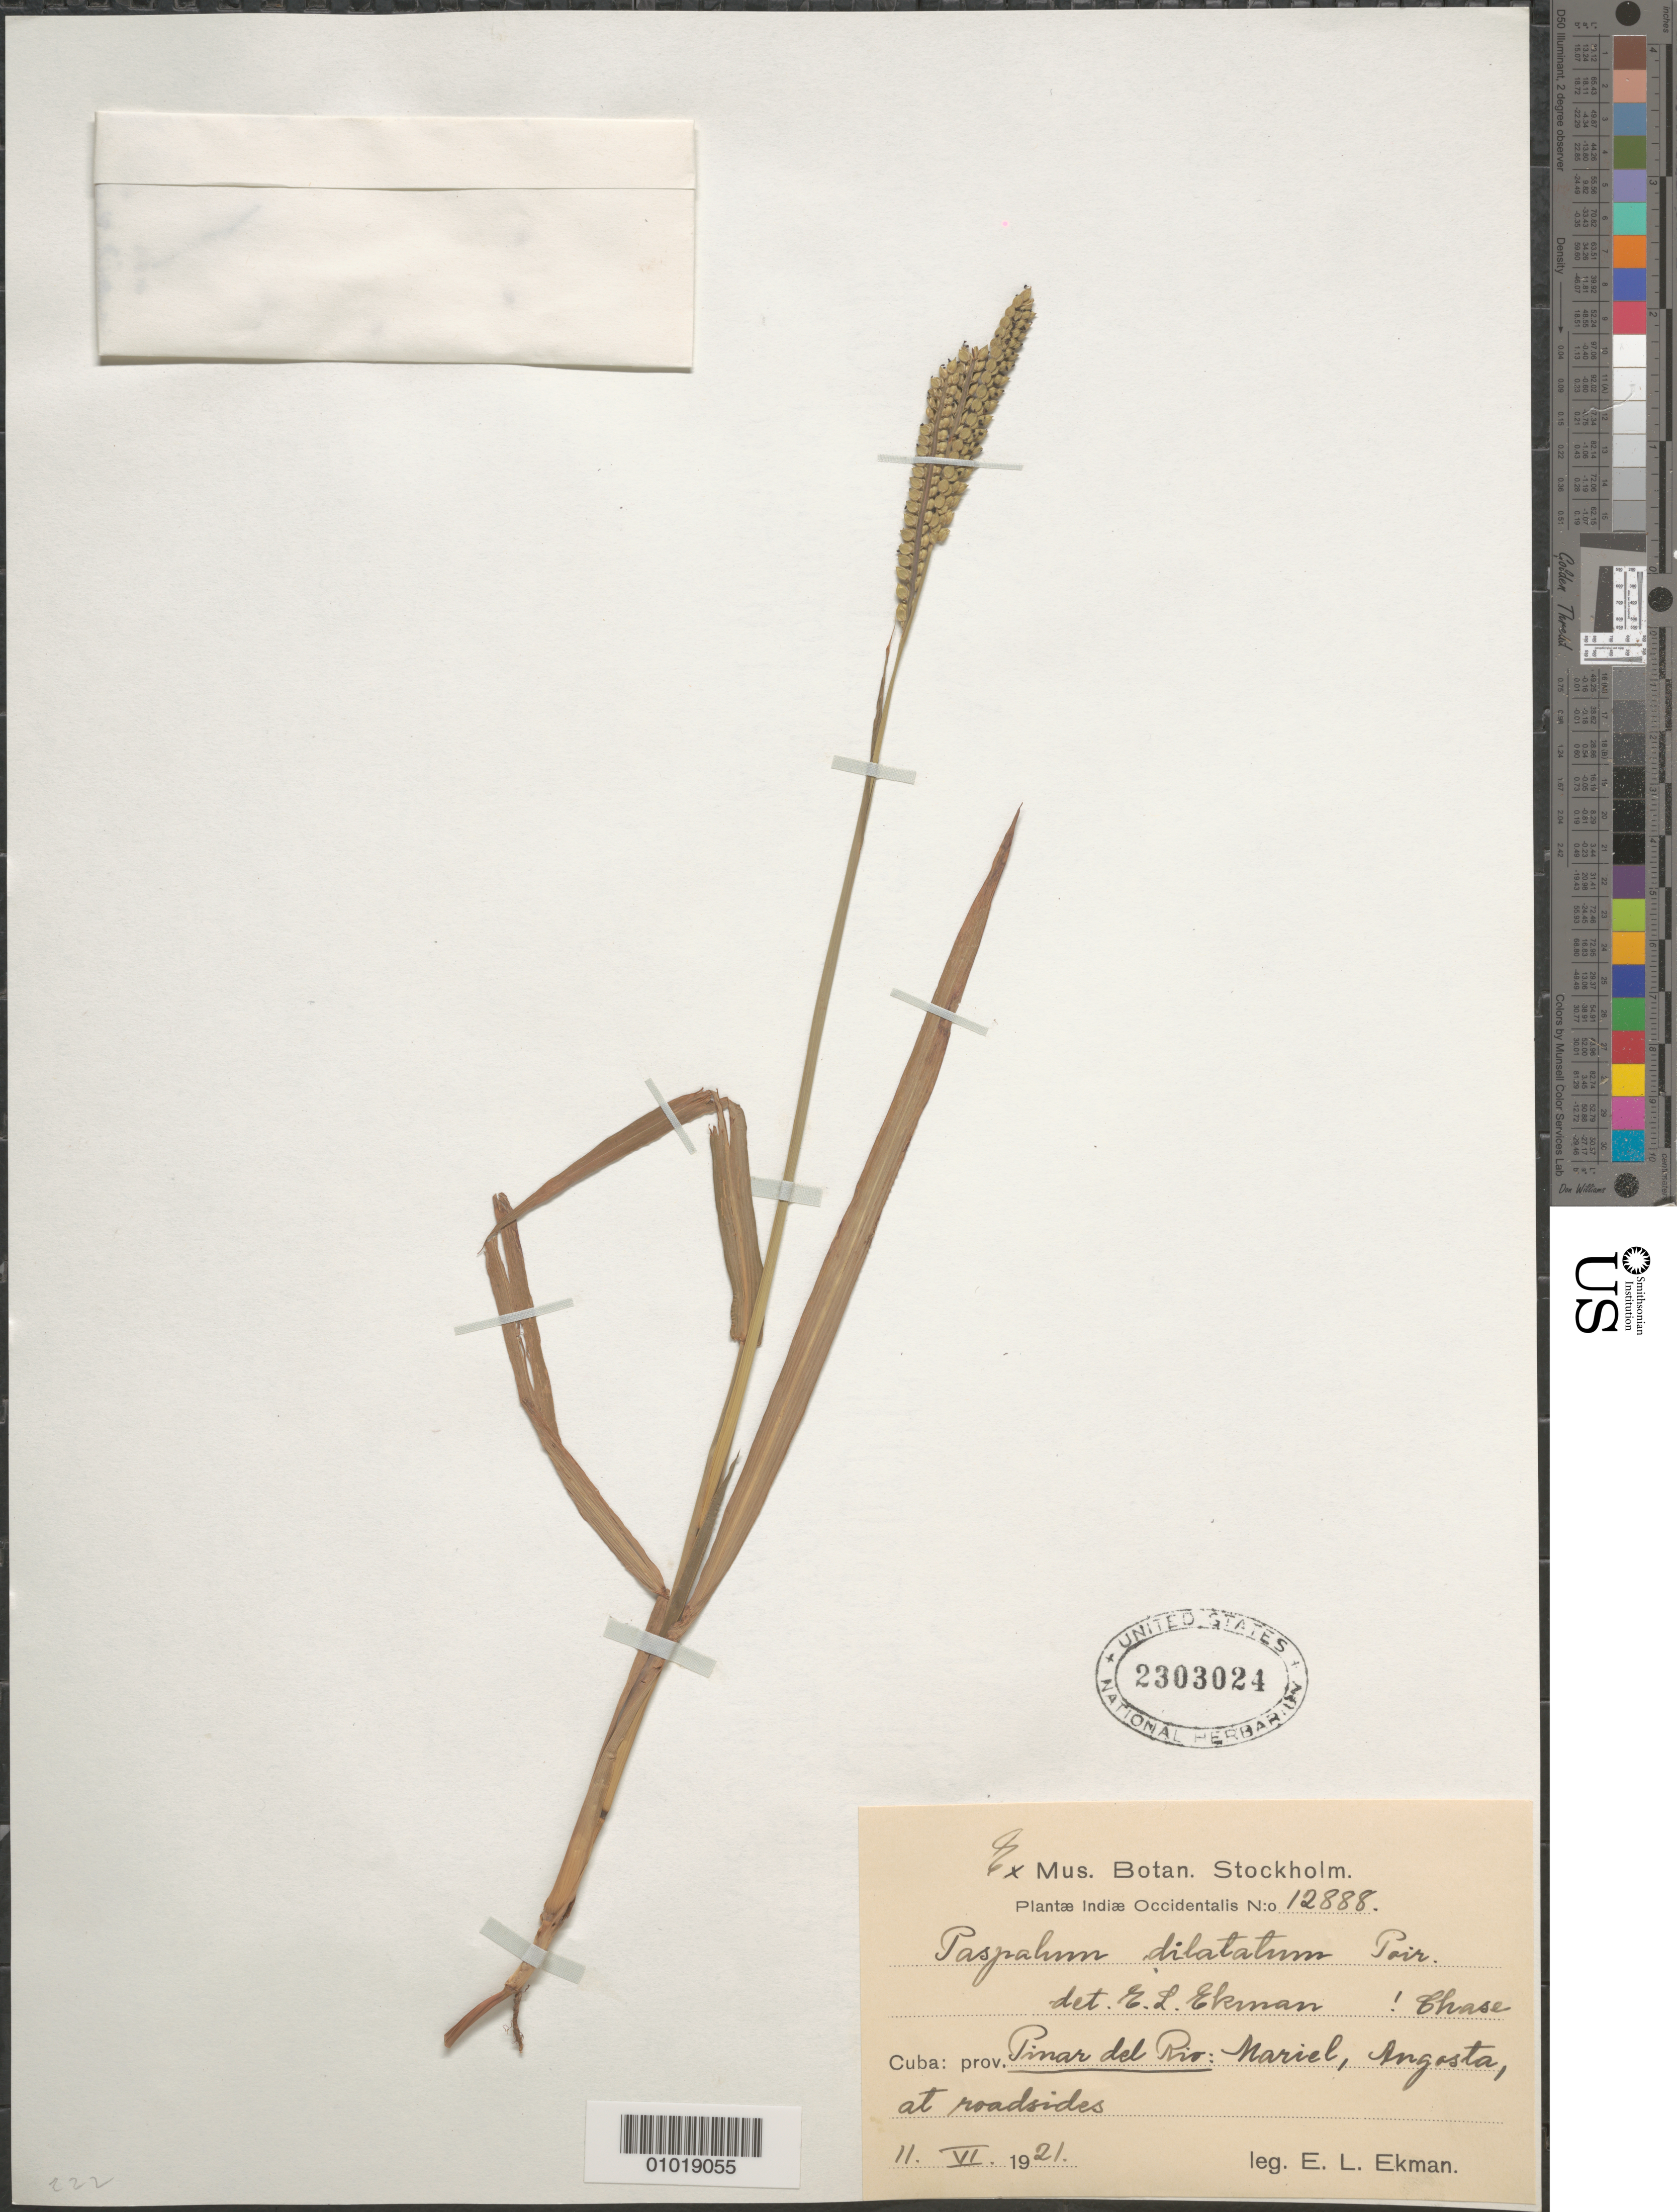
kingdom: Plantae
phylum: Tracheophyta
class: Liliopsida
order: Poales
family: Poaceae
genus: Paspalum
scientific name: Paspalum dilatatum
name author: Poir.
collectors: E. L. Ekman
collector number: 12888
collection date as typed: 11 Jun 1921 or 06 Feb 1921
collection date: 1921-02-06 or 1921-06-11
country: Cuba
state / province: Pinar del Rio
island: Cuba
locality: Mariel, Angosta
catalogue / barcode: US 2303024